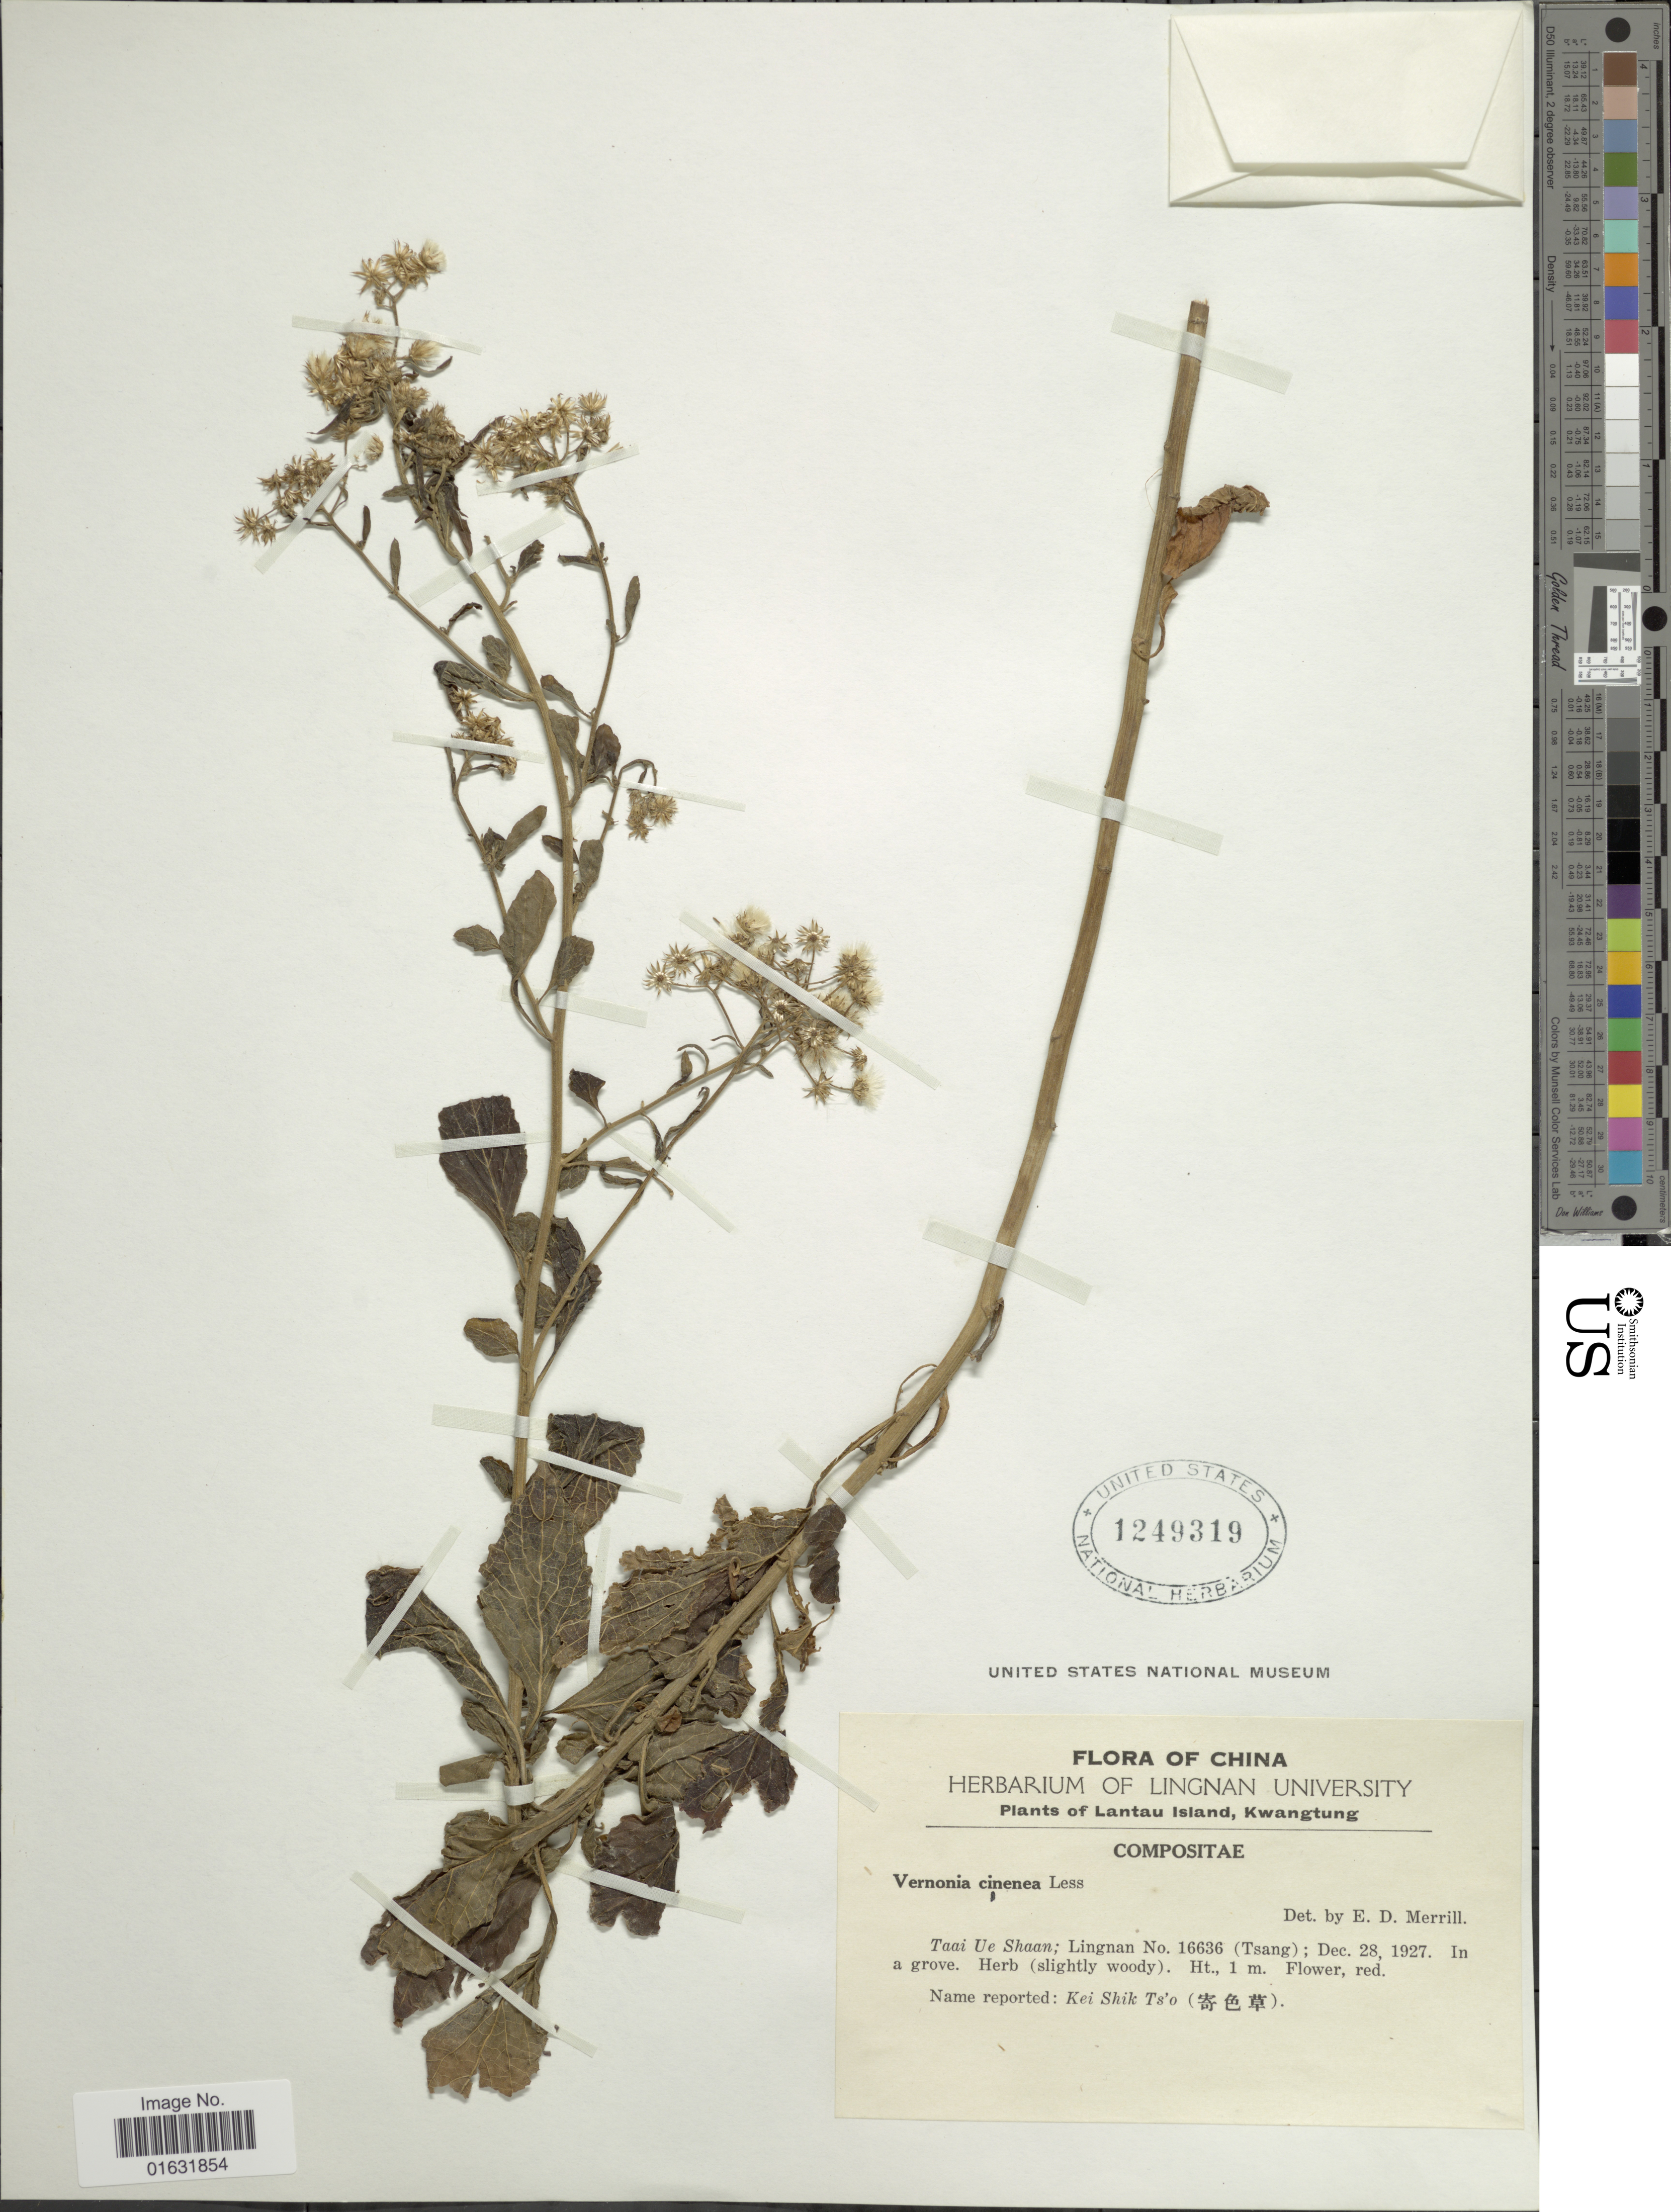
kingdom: Plantae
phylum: Tracheophyta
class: Magnoliopsida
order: Asterales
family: Asteraceae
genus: Cyanthillium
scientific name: Cyanthillium cinereum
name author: (L.) H. Rob.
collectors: T. Shaan & Lingnan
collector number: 16636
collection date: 1927-12-28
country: China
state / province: Guangdong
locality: Lantau Island, Kwangtung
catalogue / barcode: US 1249319